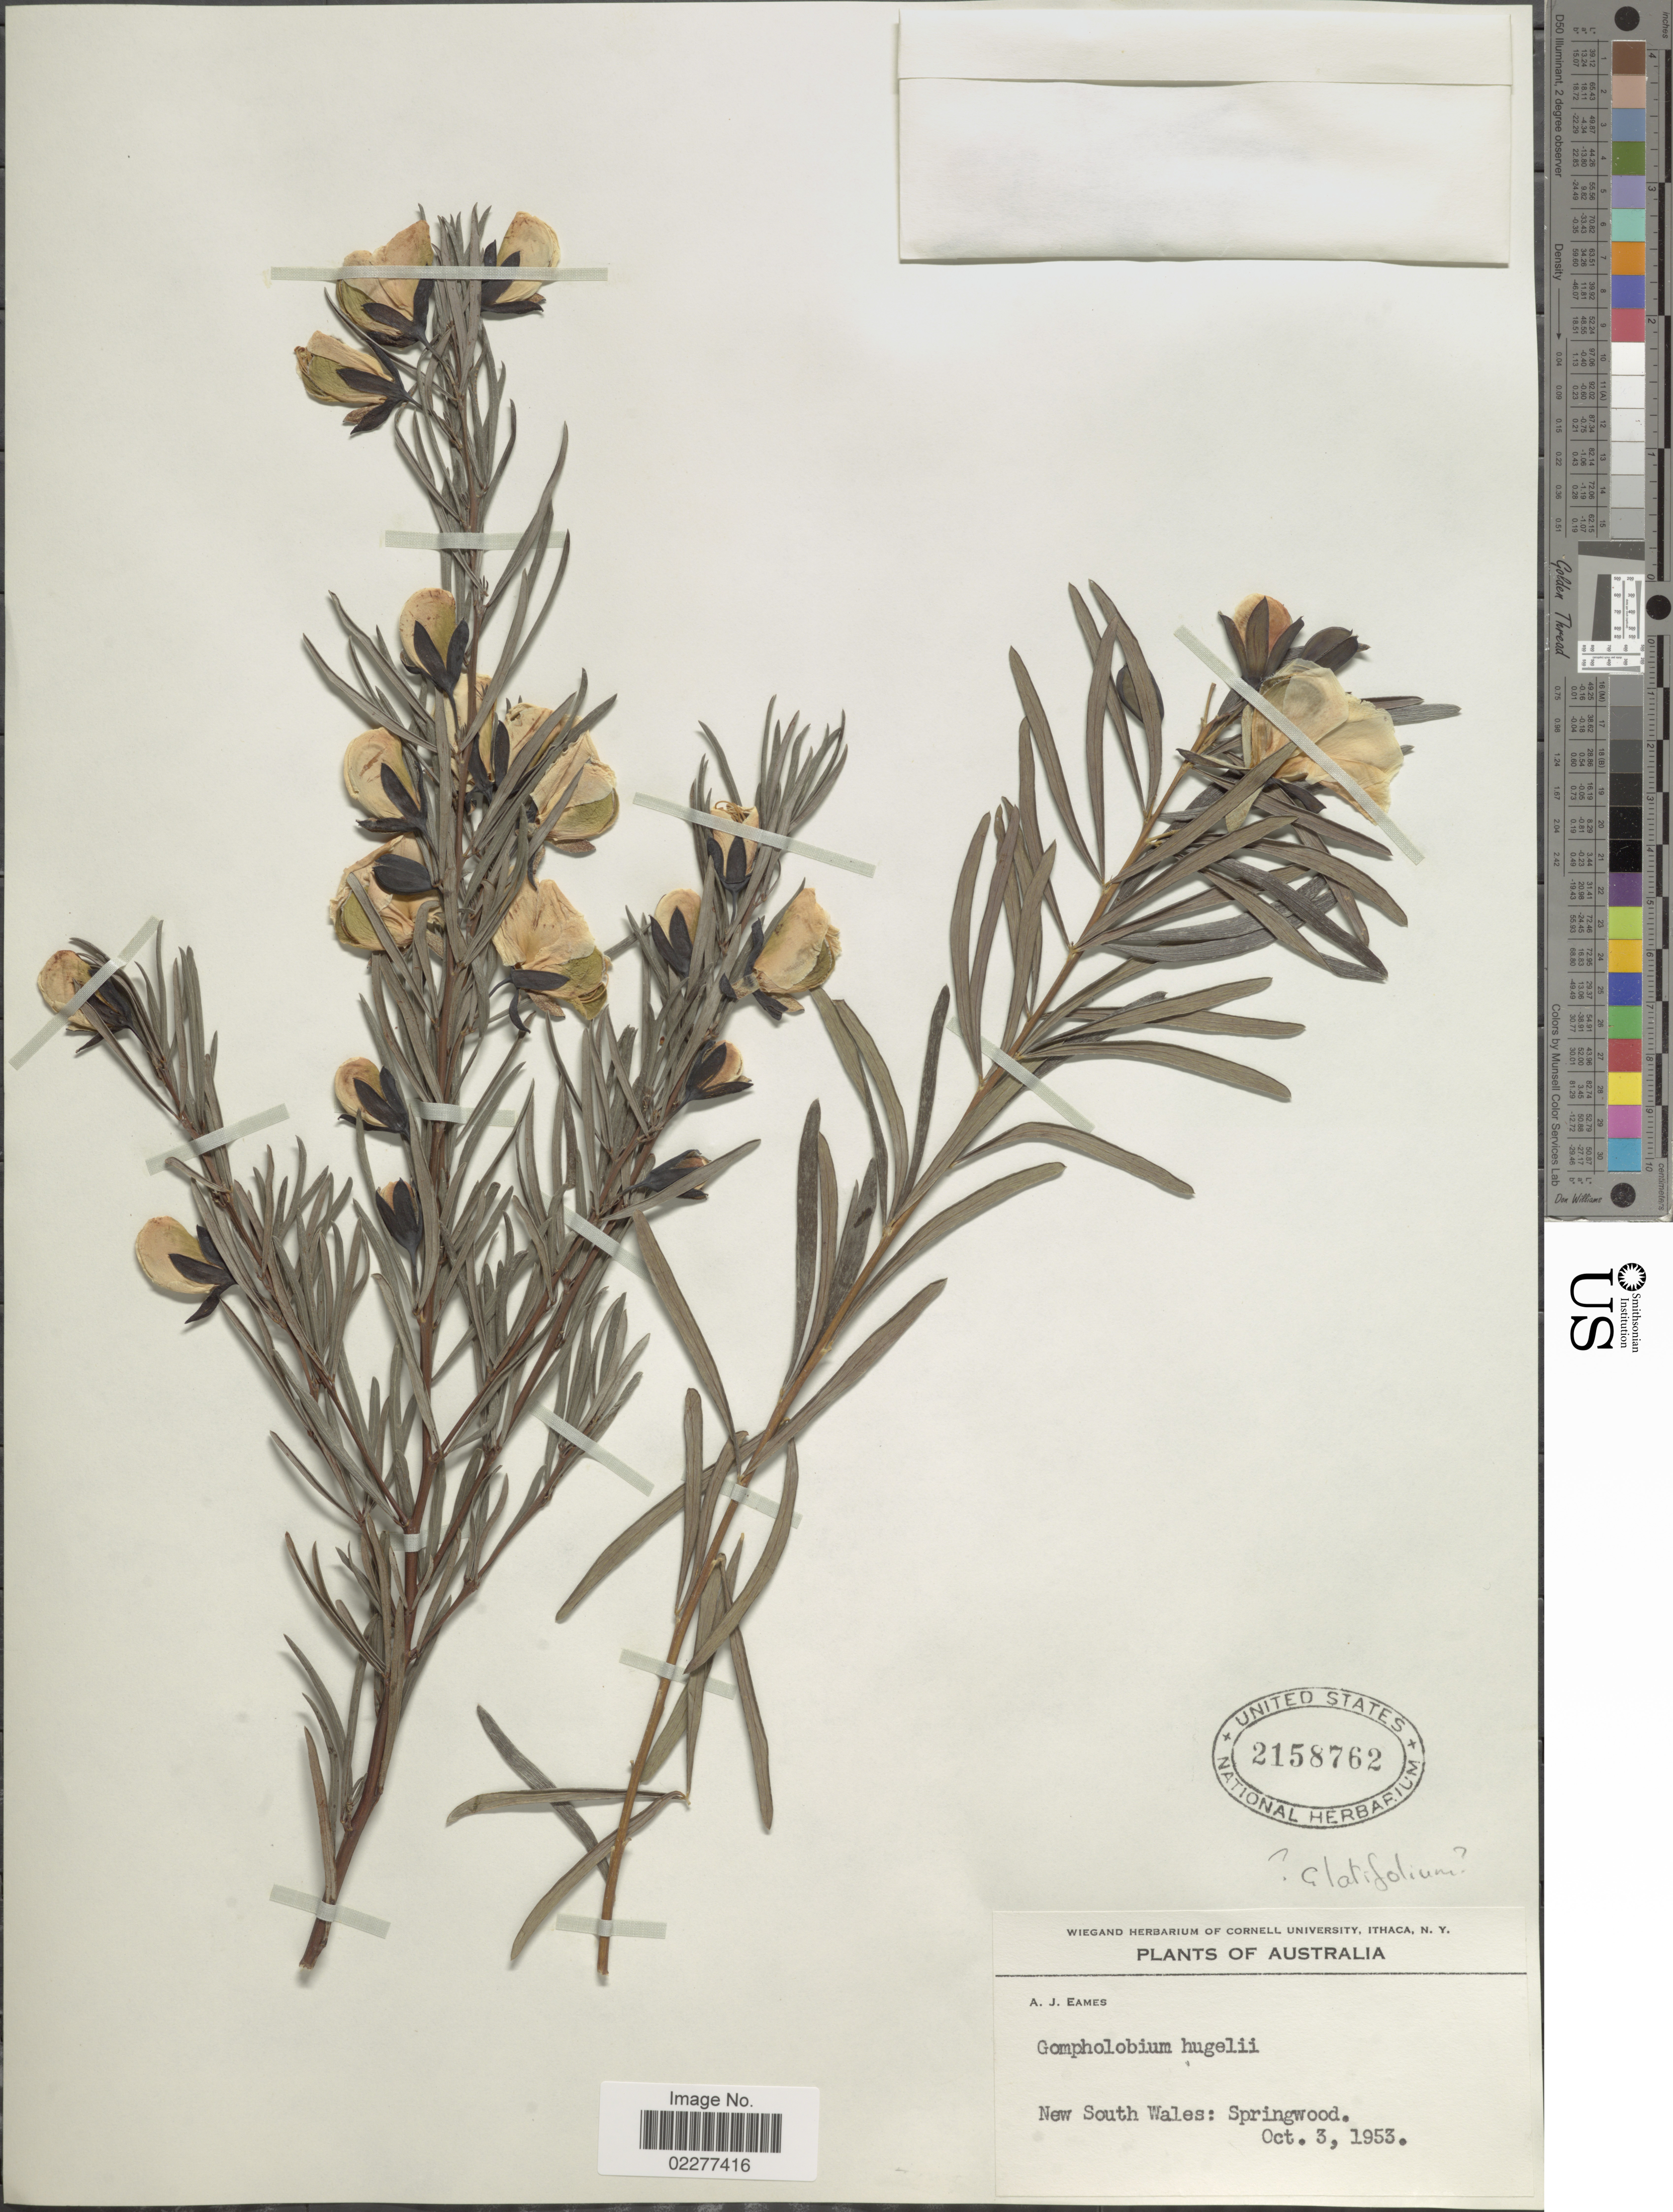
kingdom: Plantae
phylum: Tracheophyta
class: Magnoliopsida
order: Fabales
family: Fabaceae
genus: Gompholobium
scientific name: Gompholobium huegelii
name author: Benth.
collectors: A. J. Eames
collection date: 1953-10-03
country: Australia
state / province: New South Wales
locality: Springwood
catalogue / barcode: US 2158762